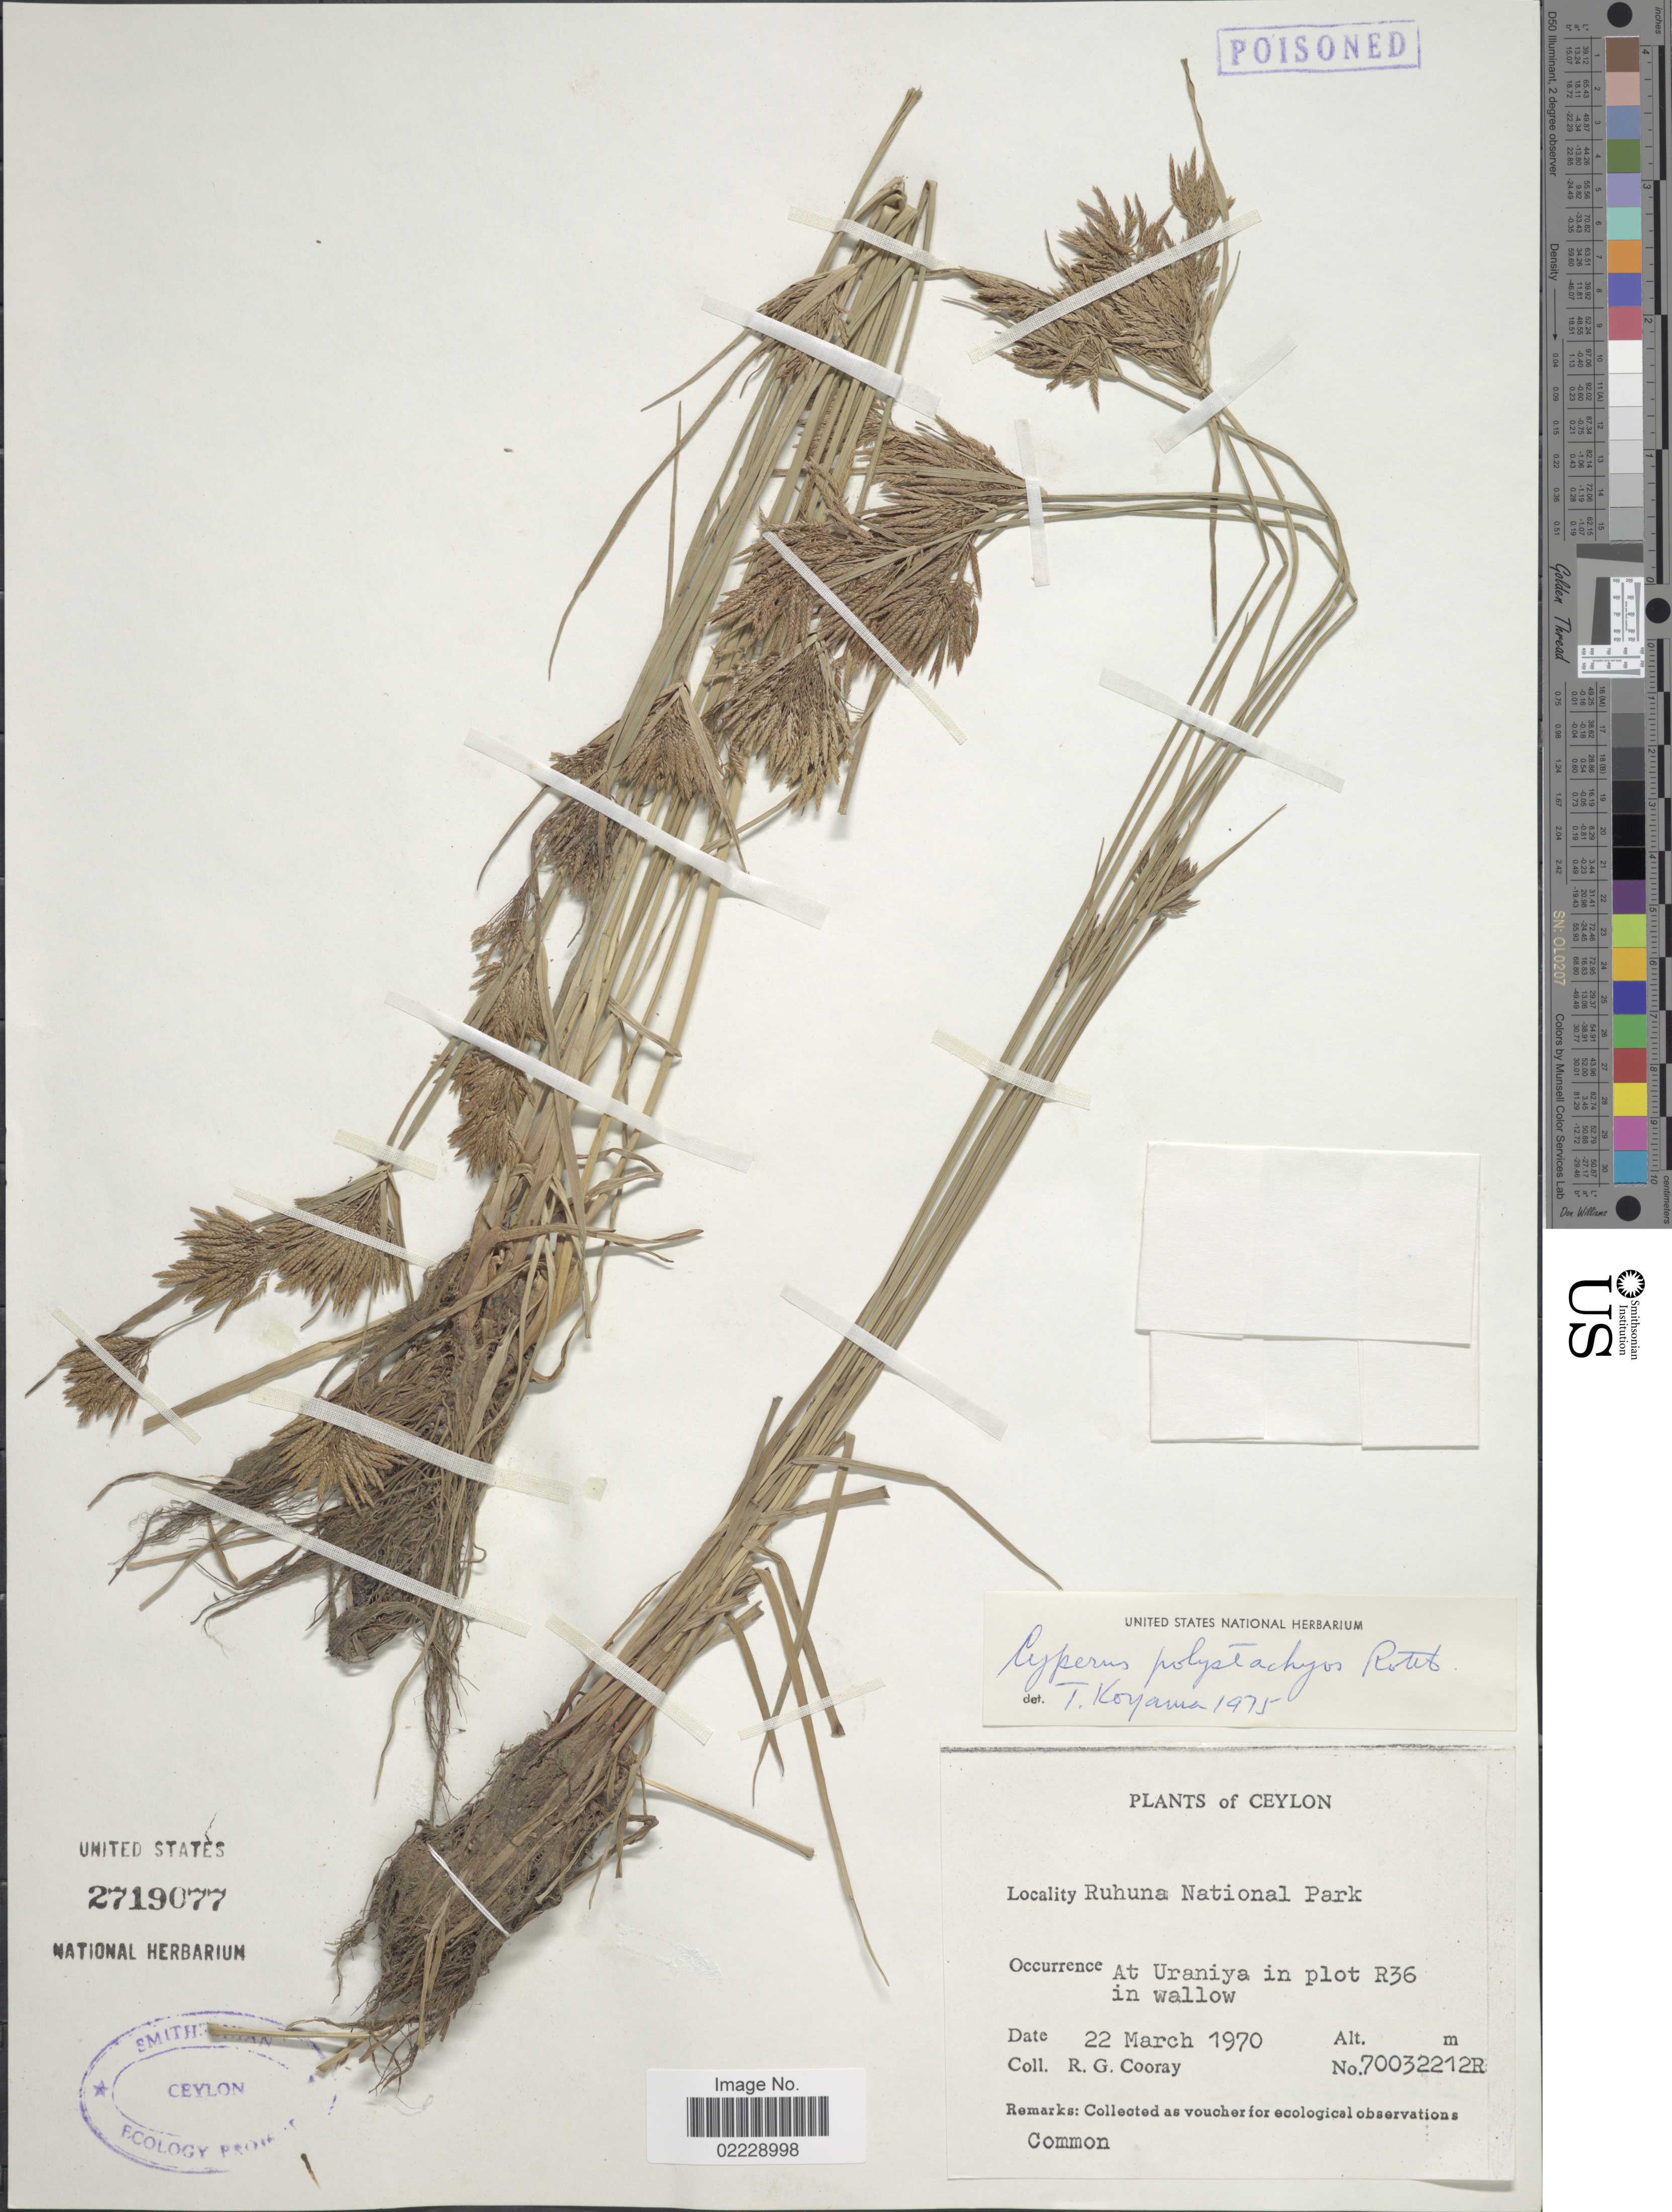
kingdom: Plantae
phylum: Tracheophyta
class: Liliopsida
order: Poales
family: Cyperaceae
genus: Cyperus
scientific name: Cyperus polystachyos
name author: Rottb.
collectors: R. Cooray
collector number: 70032212R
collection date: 1970-03-22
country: Sri Lanka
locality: Ceylon. Ruhuna National Park. At Uraniya in plot R36 in wallow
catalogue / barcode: US 2719077